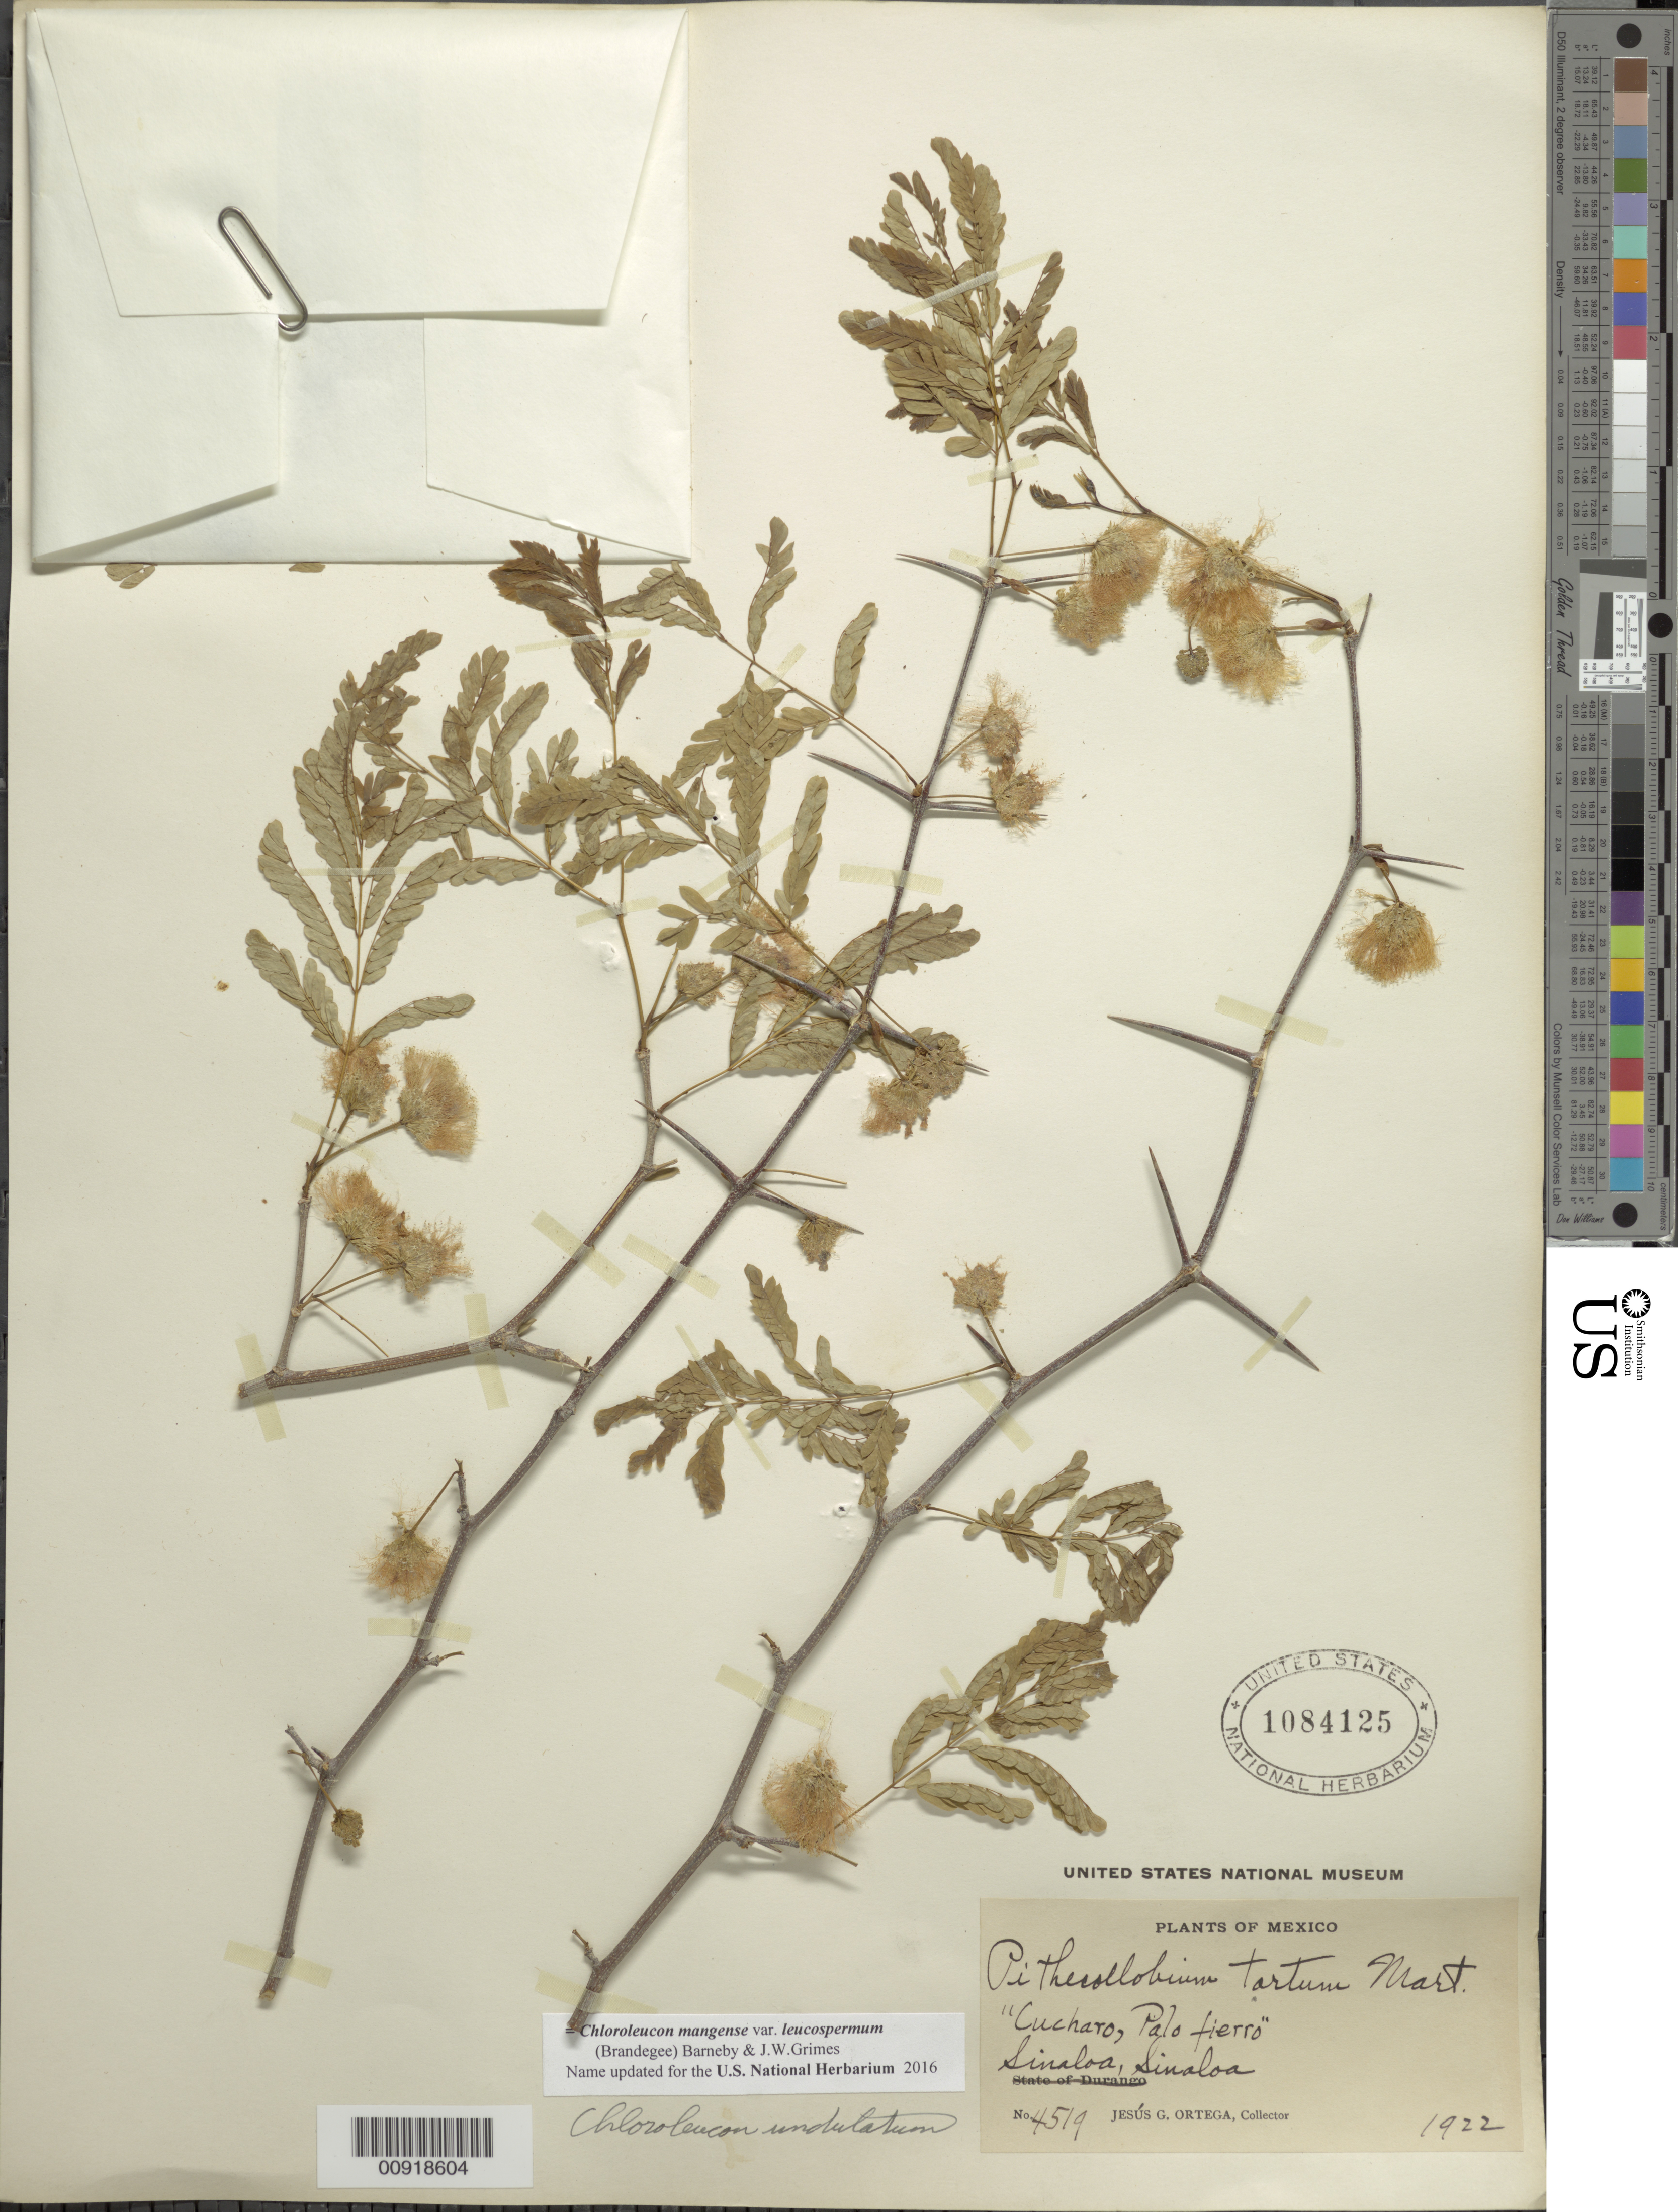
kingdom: Plantae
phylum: Tracheophyta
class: Magnoliopsida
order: Fabales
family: Fabaceae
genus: Chloroleucon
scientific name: Chloroleucon mangense var. leucospermum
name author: (Brandegee) Barneby & J.W. Grimes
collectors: J. Ortega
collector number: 4519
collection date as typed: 1922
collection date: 1922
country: Mexico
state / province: Sinaloa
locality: Sinaloa, Sinaloa.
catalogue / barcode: US 1084125